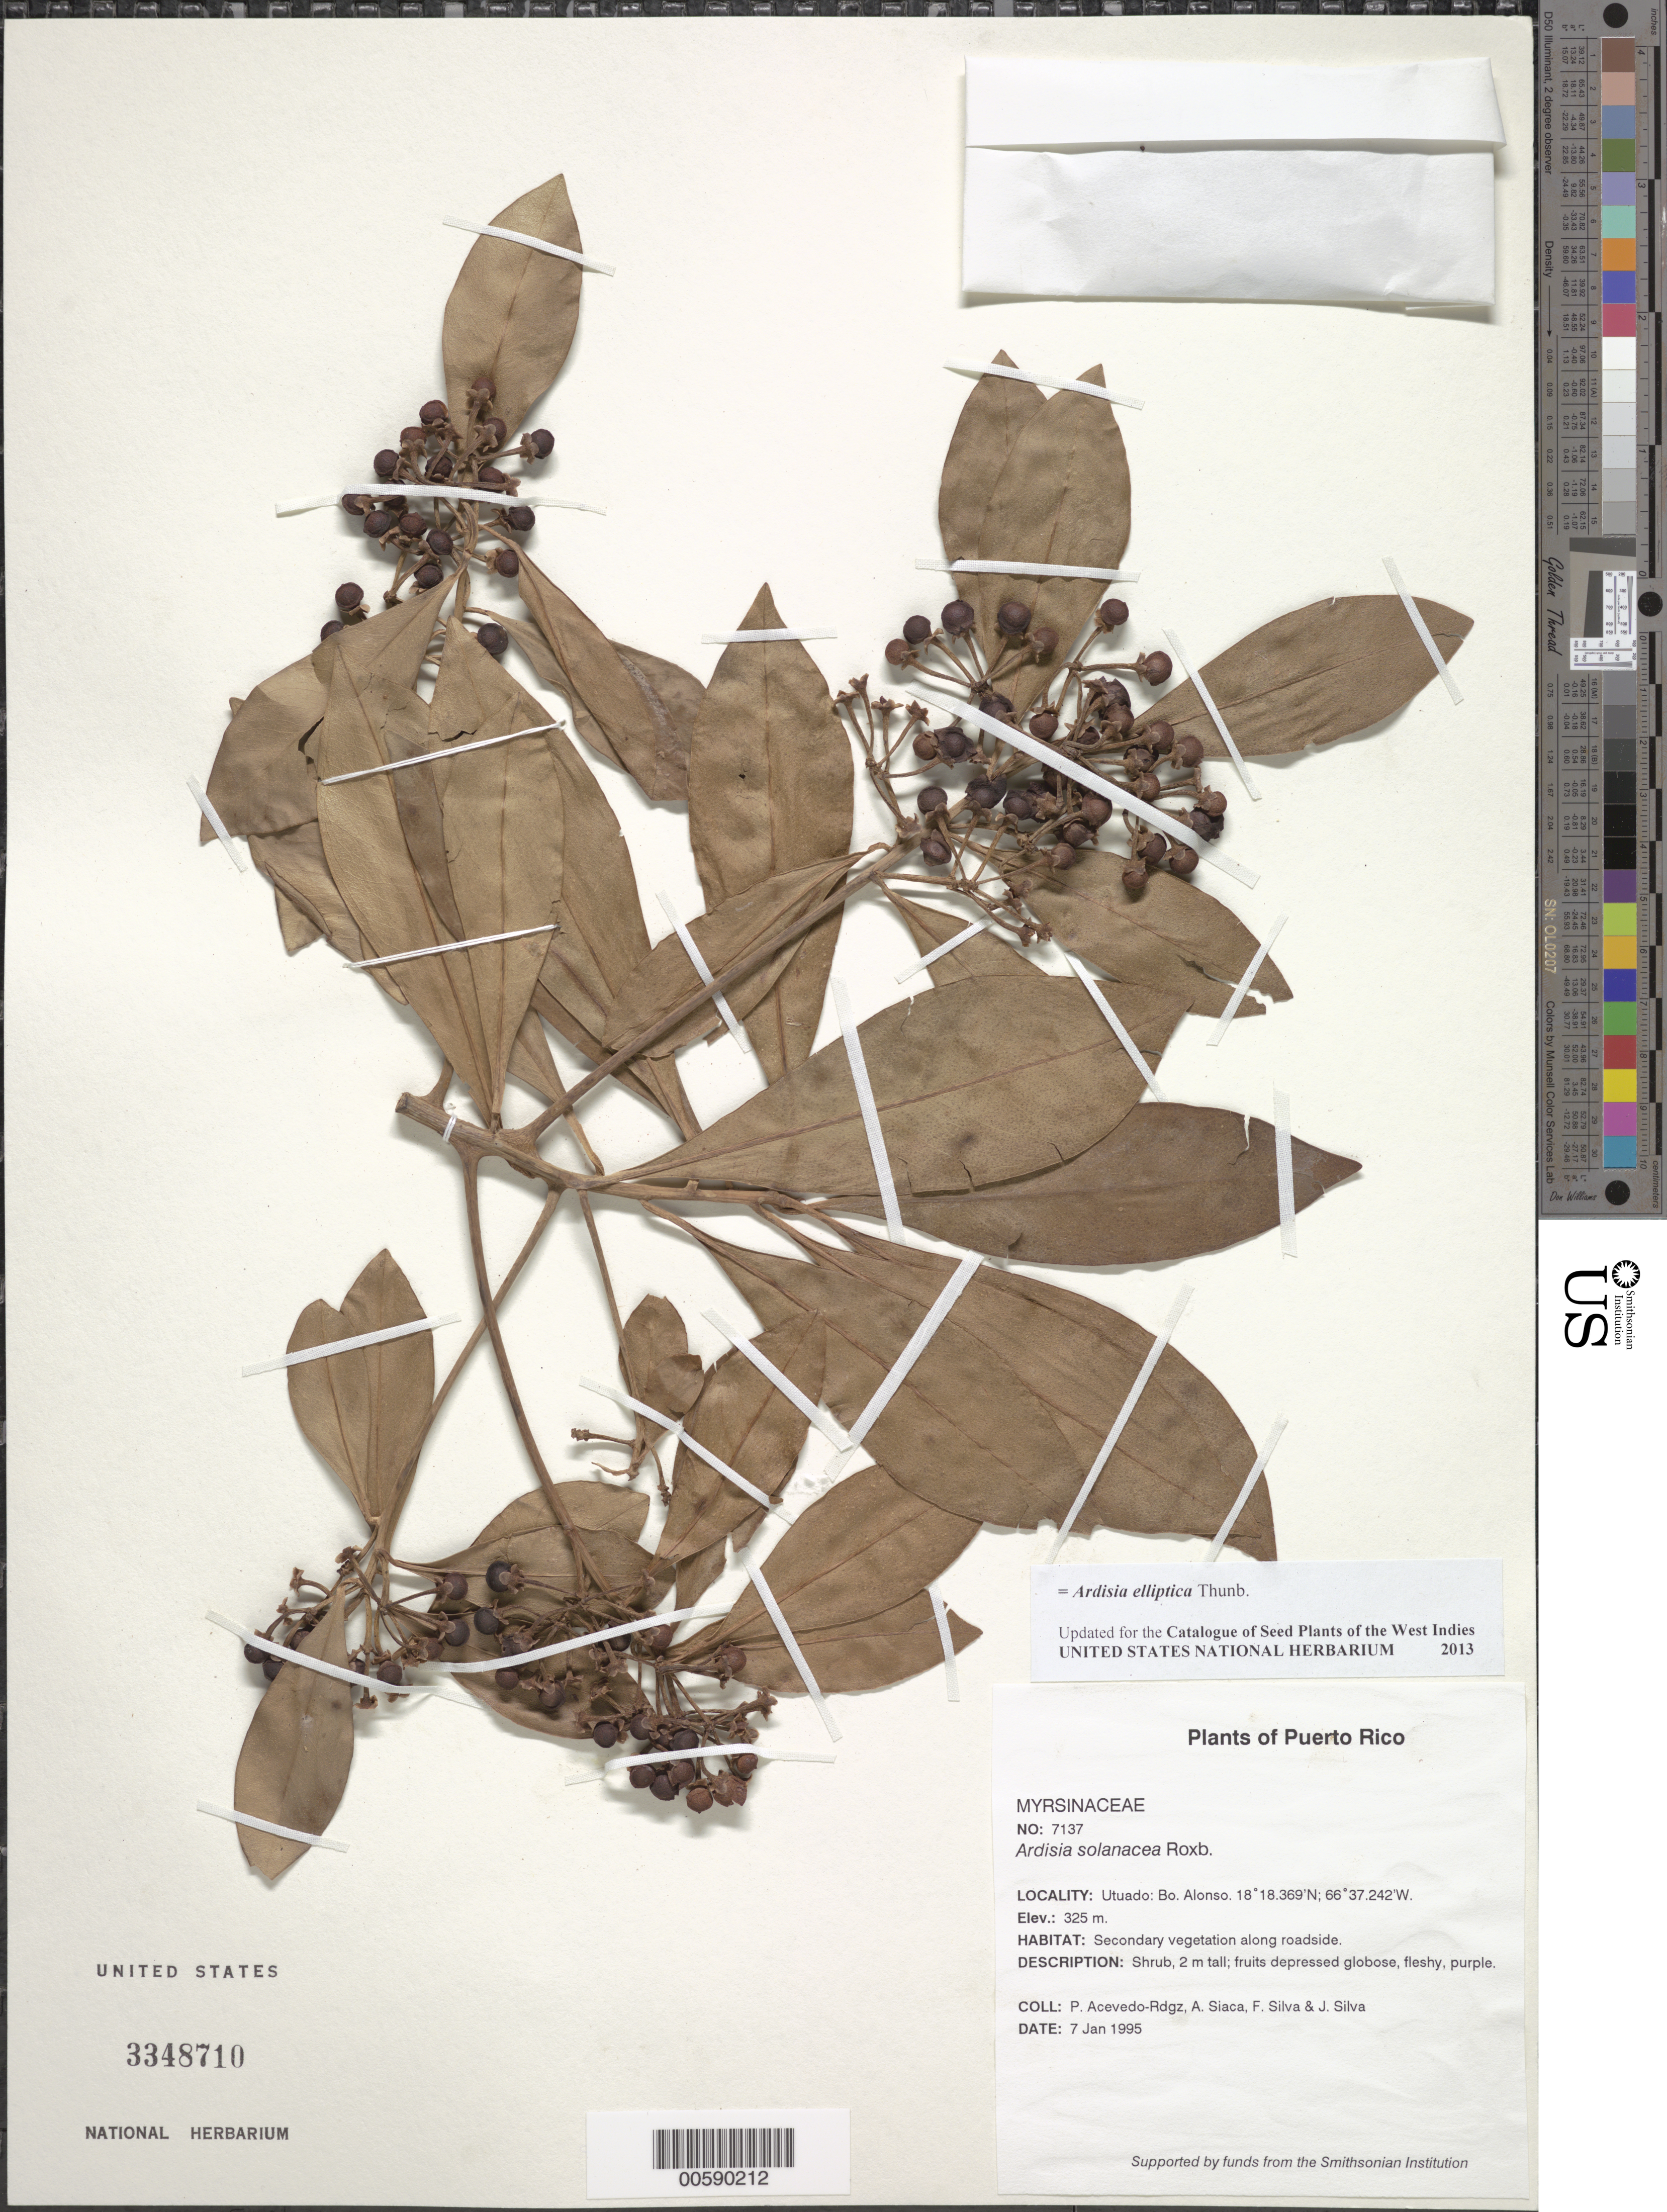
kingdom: Plantae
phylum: Tracheophyta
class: Magnoliopsida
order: Ericales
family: Primulaceae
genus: Ardisia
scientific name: Ardisia elliptica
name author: Thunb.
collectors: P. Acevedo-Rodr., A. Siaca, F. Silva & J. Silva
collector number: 7137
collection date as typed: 07 Jan 1995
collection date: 1995-01-07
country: Puerto Rico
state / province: Utuado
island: Puerto Rico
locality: Utuado; Bo. Don Alonso.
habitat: Secondary vegetation along roadside.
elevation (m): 325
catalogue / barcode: US 3348710